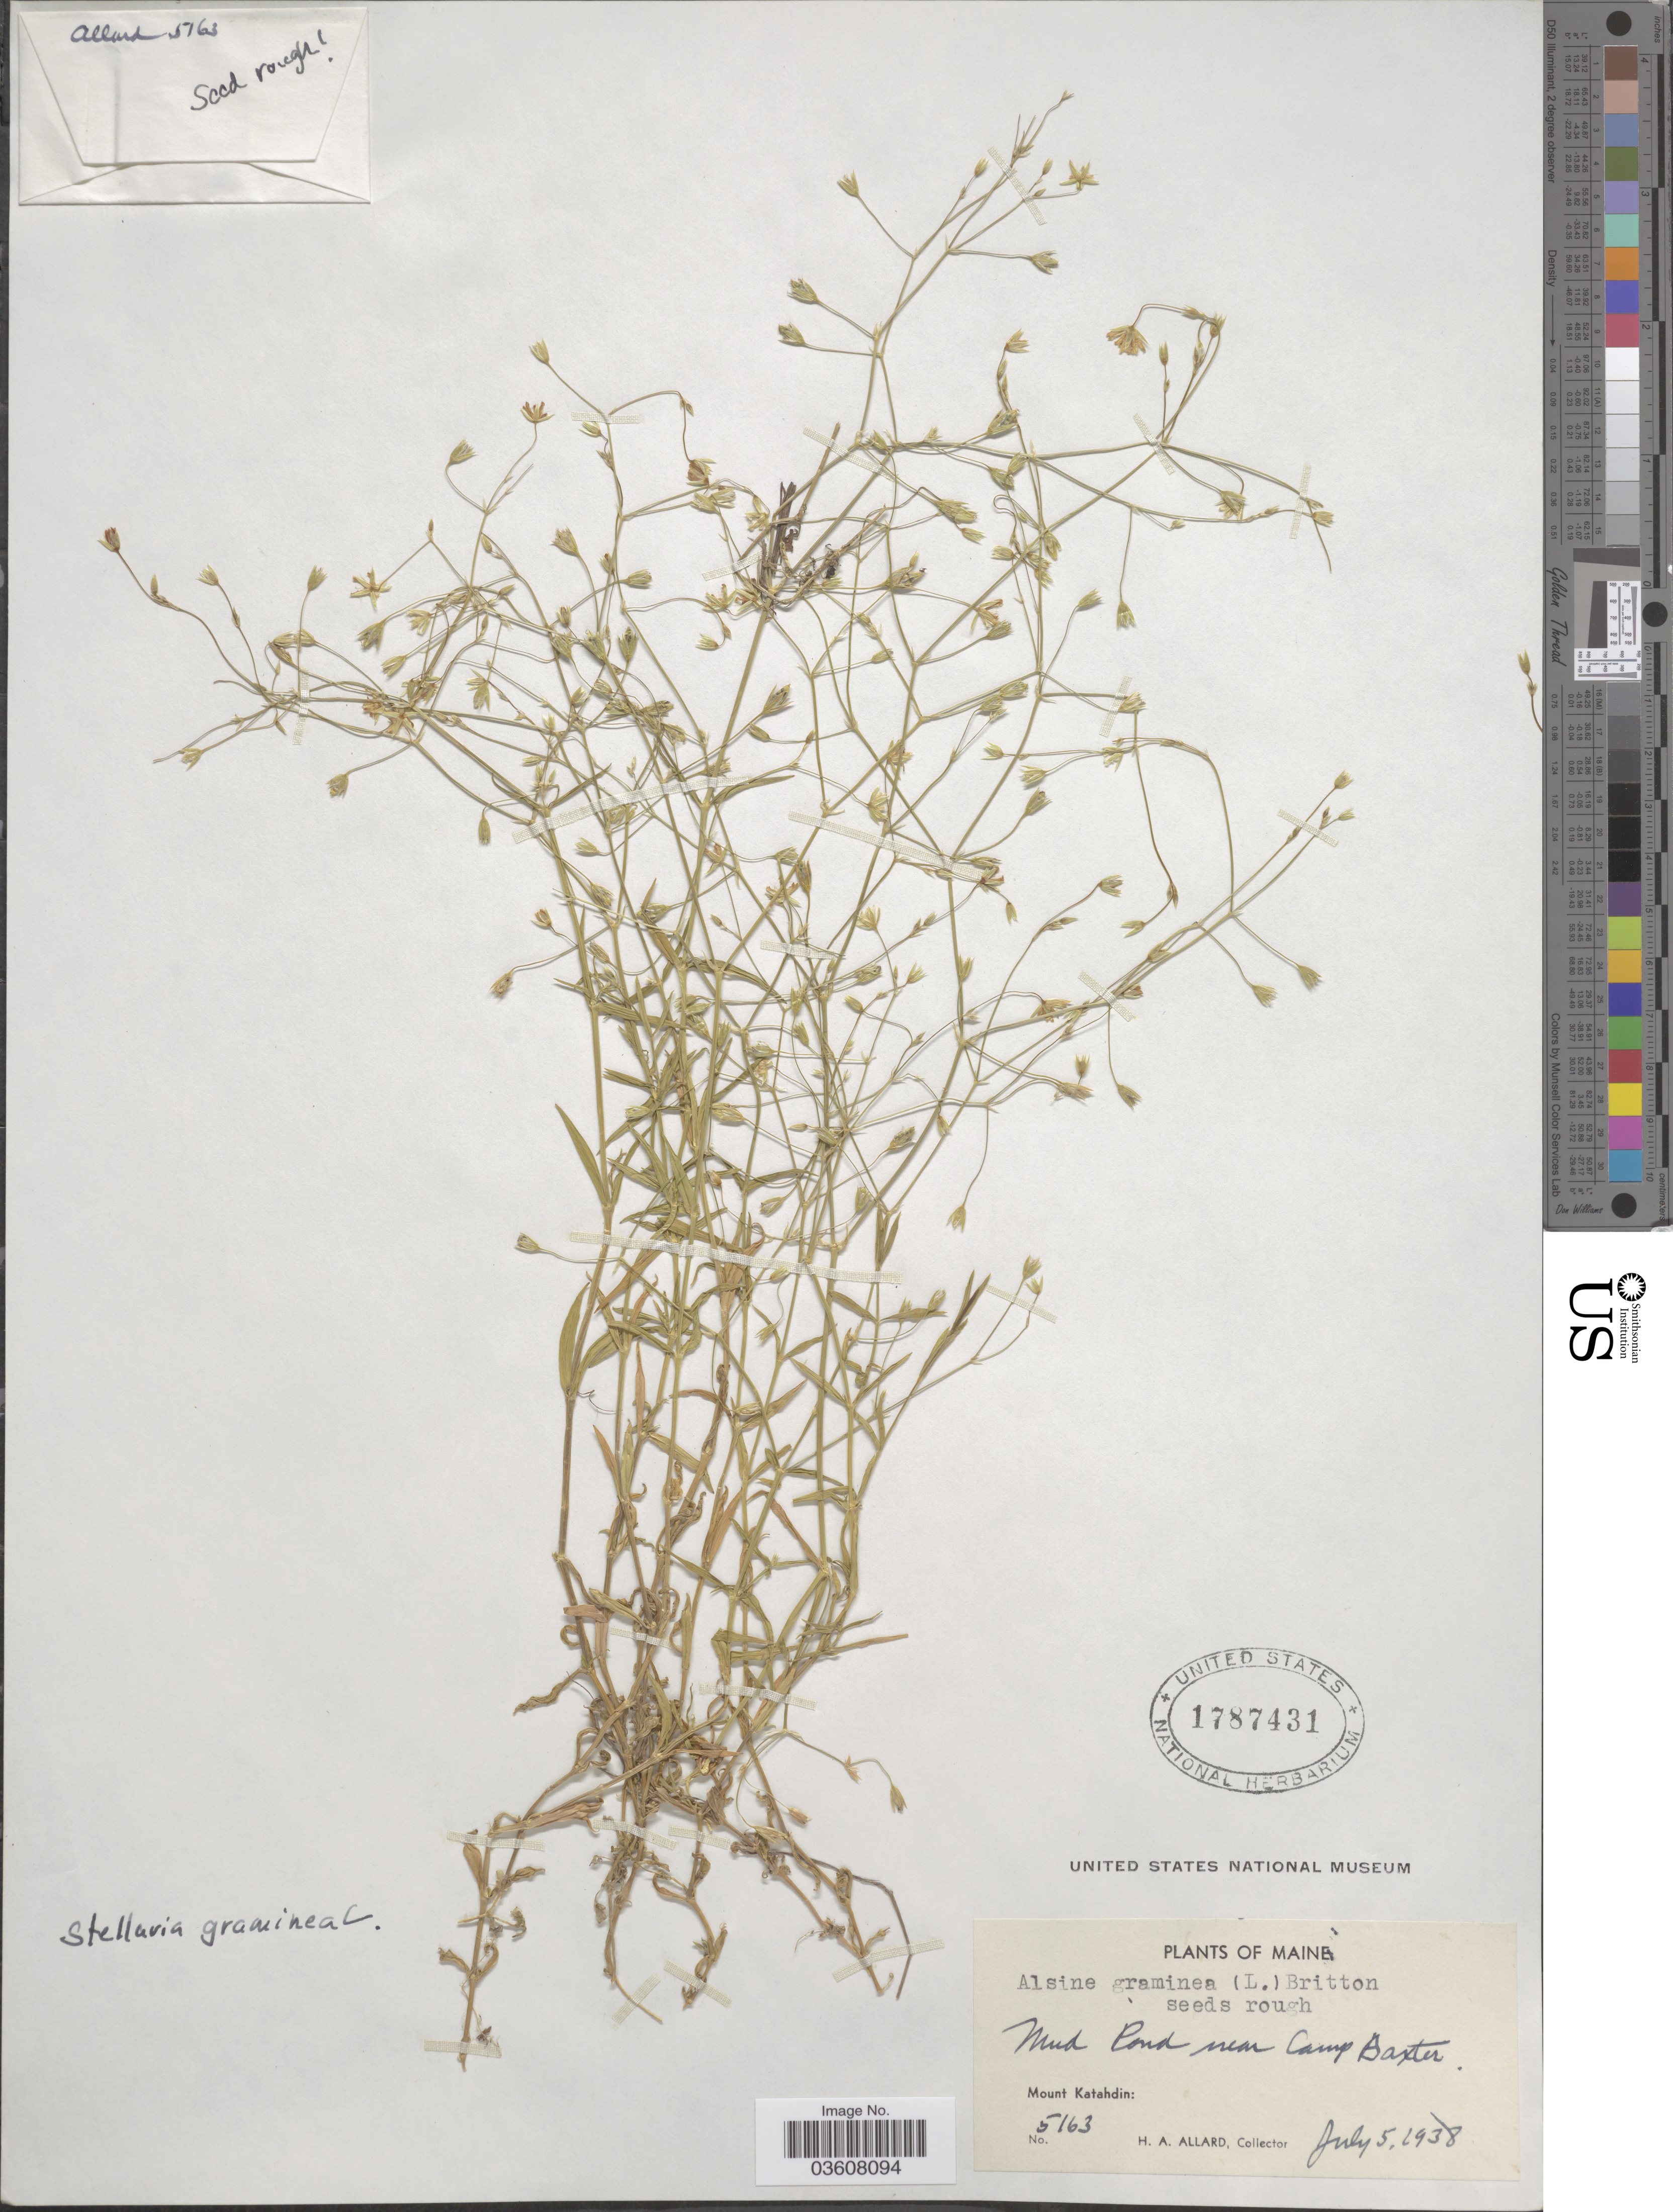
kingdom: Plantae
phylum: Tracheophyta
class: Magnoliopsida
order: Caryophyllales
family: Caryophyllaceae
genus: Stellaria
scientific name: Stellaria graminea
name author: L.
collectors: H. A. Allard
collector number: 5163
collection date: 1938-07-05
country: United States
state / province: Maine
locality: Mud Pond near Camp Baxter. Mount Katahdin.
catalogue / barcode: US 1787431